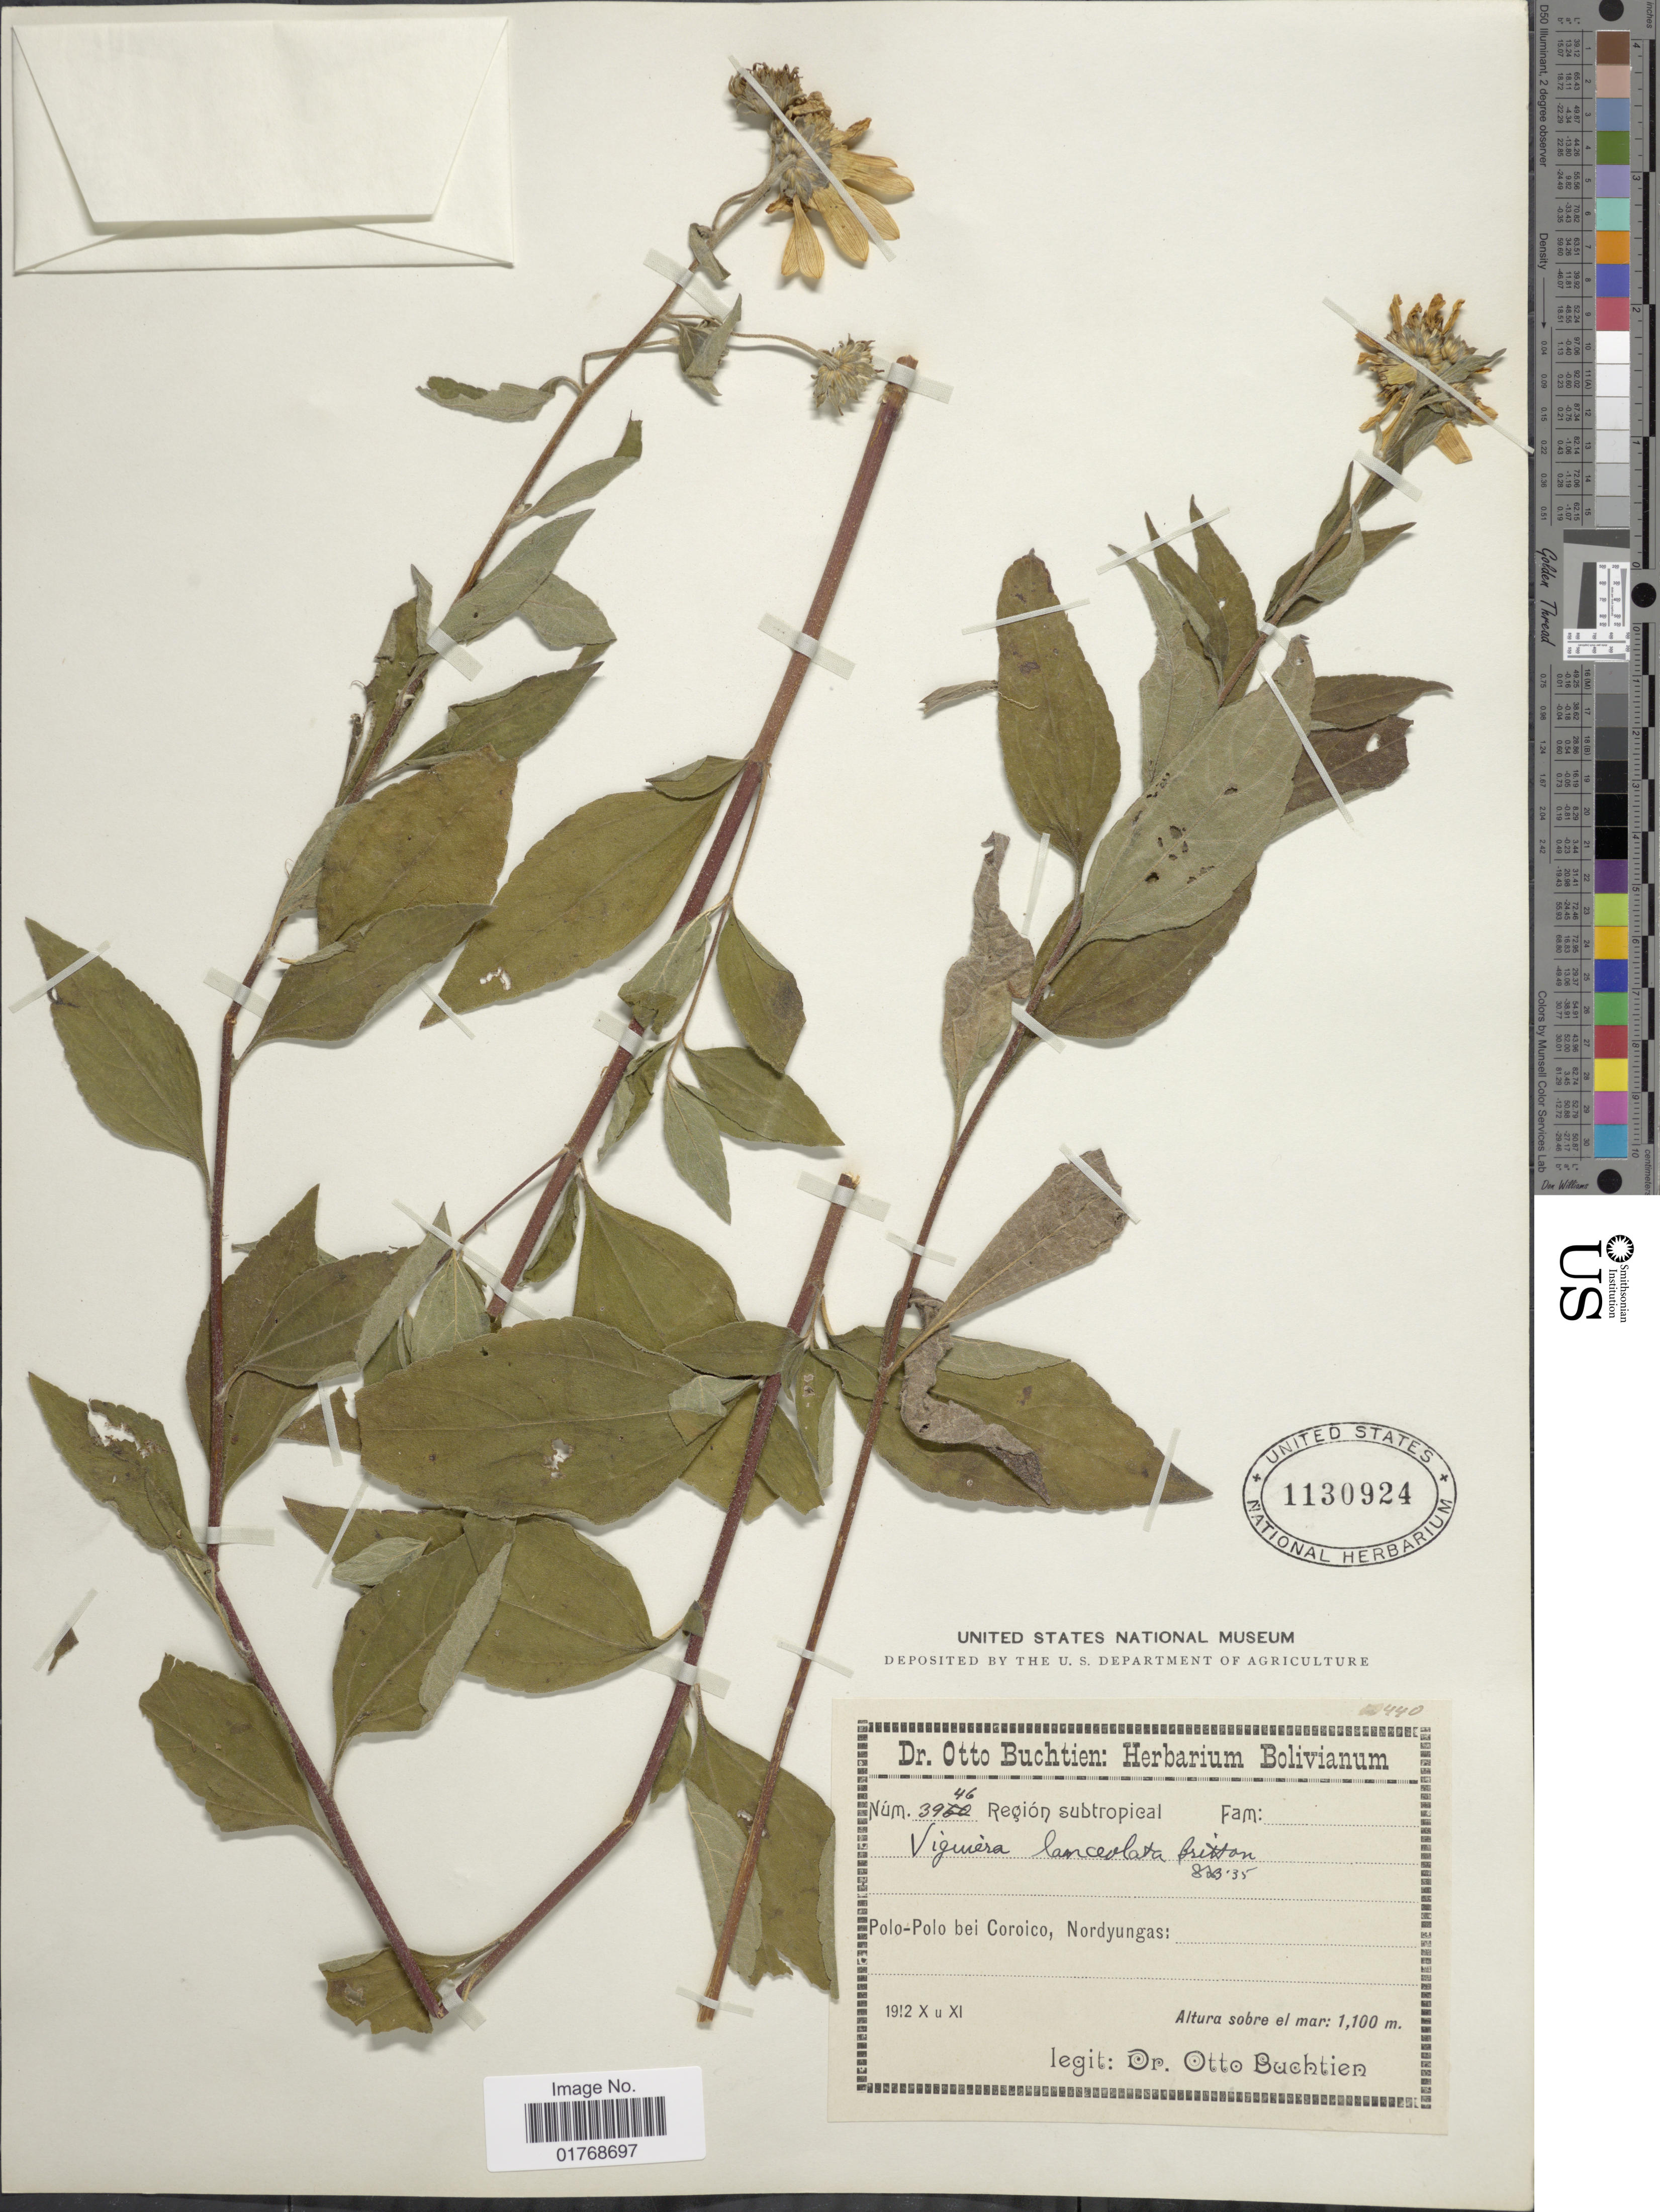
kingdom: Plantae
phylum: Tracheophyta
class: Magnoliopsida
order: Asterales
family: Asteraceae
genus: Viguiera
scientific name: Viguiera laciniata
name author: A. Gray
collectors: O. Buchtien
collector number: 3946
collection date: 1912-10/1912-11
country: Bolivia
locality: Región subtropical. Polo-Polo bei Coroico, Nordyungas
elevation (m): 1100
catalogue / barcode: US 1130924